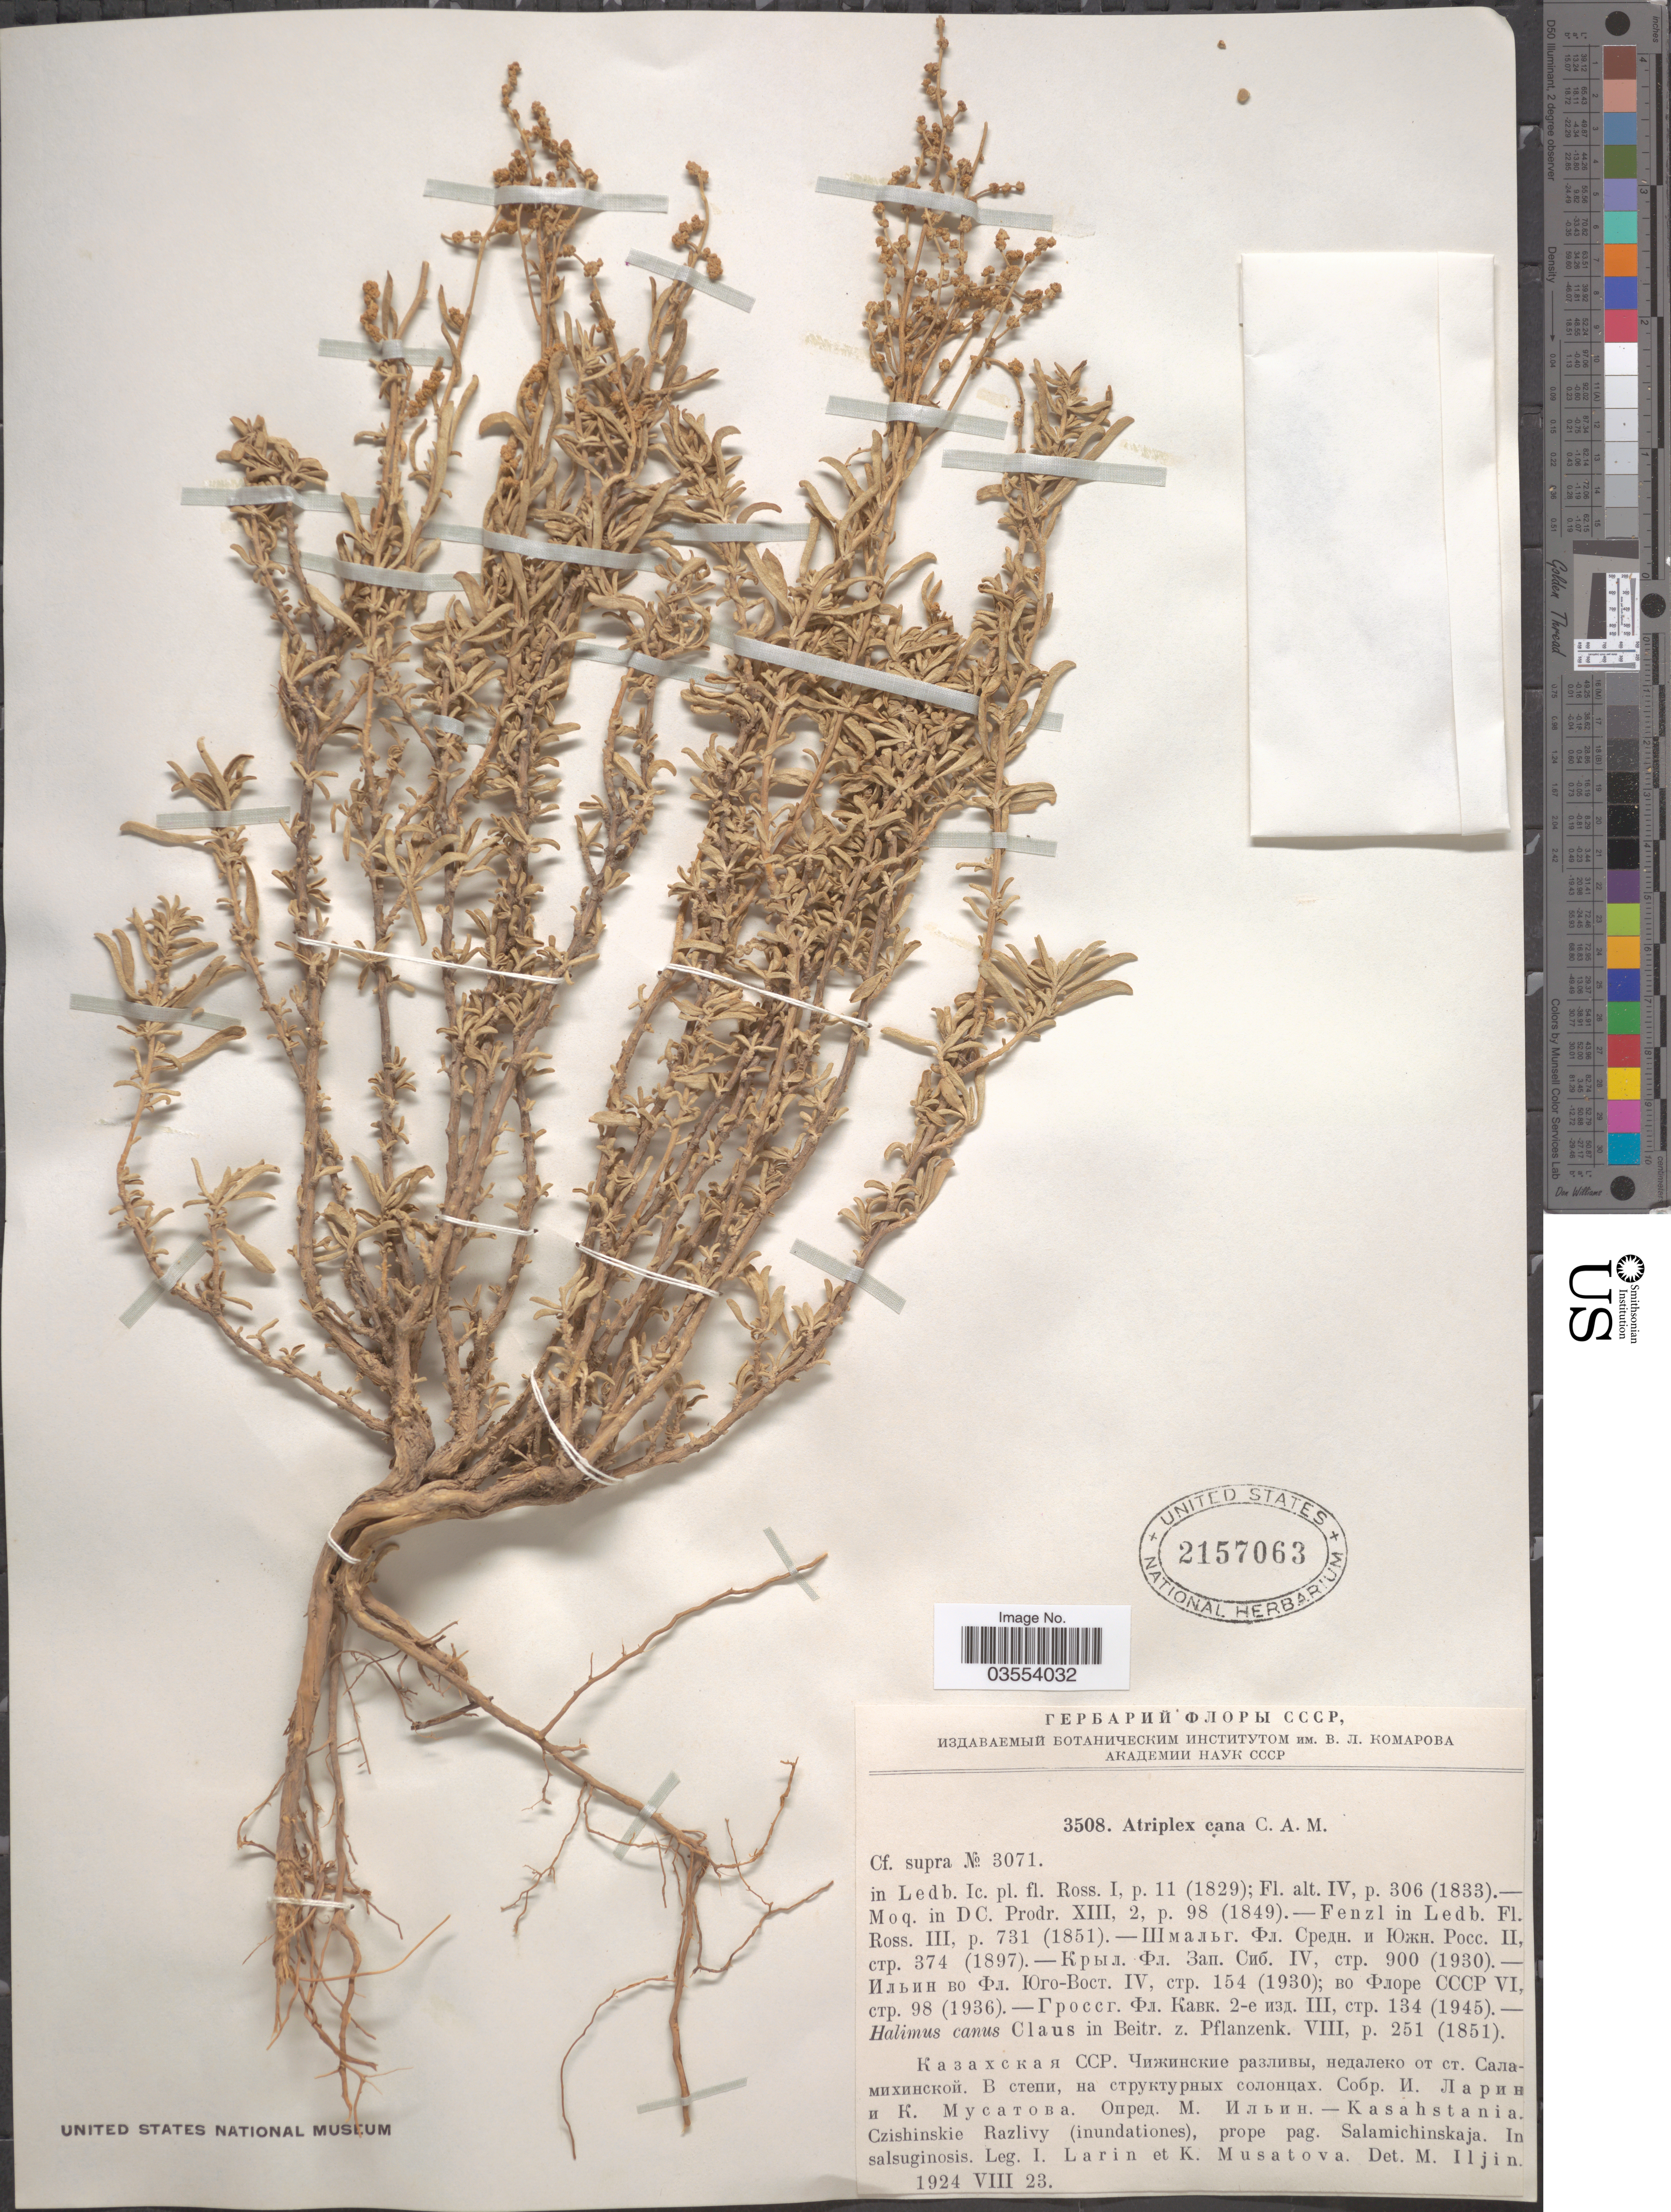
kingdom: Plantae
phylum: Tracheophyta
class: Magnoliopsida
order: Caryophyllales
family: Amaranthaceae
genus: Atriplex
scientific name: Atriplex cana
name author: Ledeb.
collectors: I. Larin & K. Musatova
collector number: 3508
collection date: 1924-08-23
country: Kazakhstan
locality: Kasahstania. Czishinskie Razlivy (inundationes), prope pag. Salamichinskaja. In salsuginosis.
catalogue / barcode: US 2157063